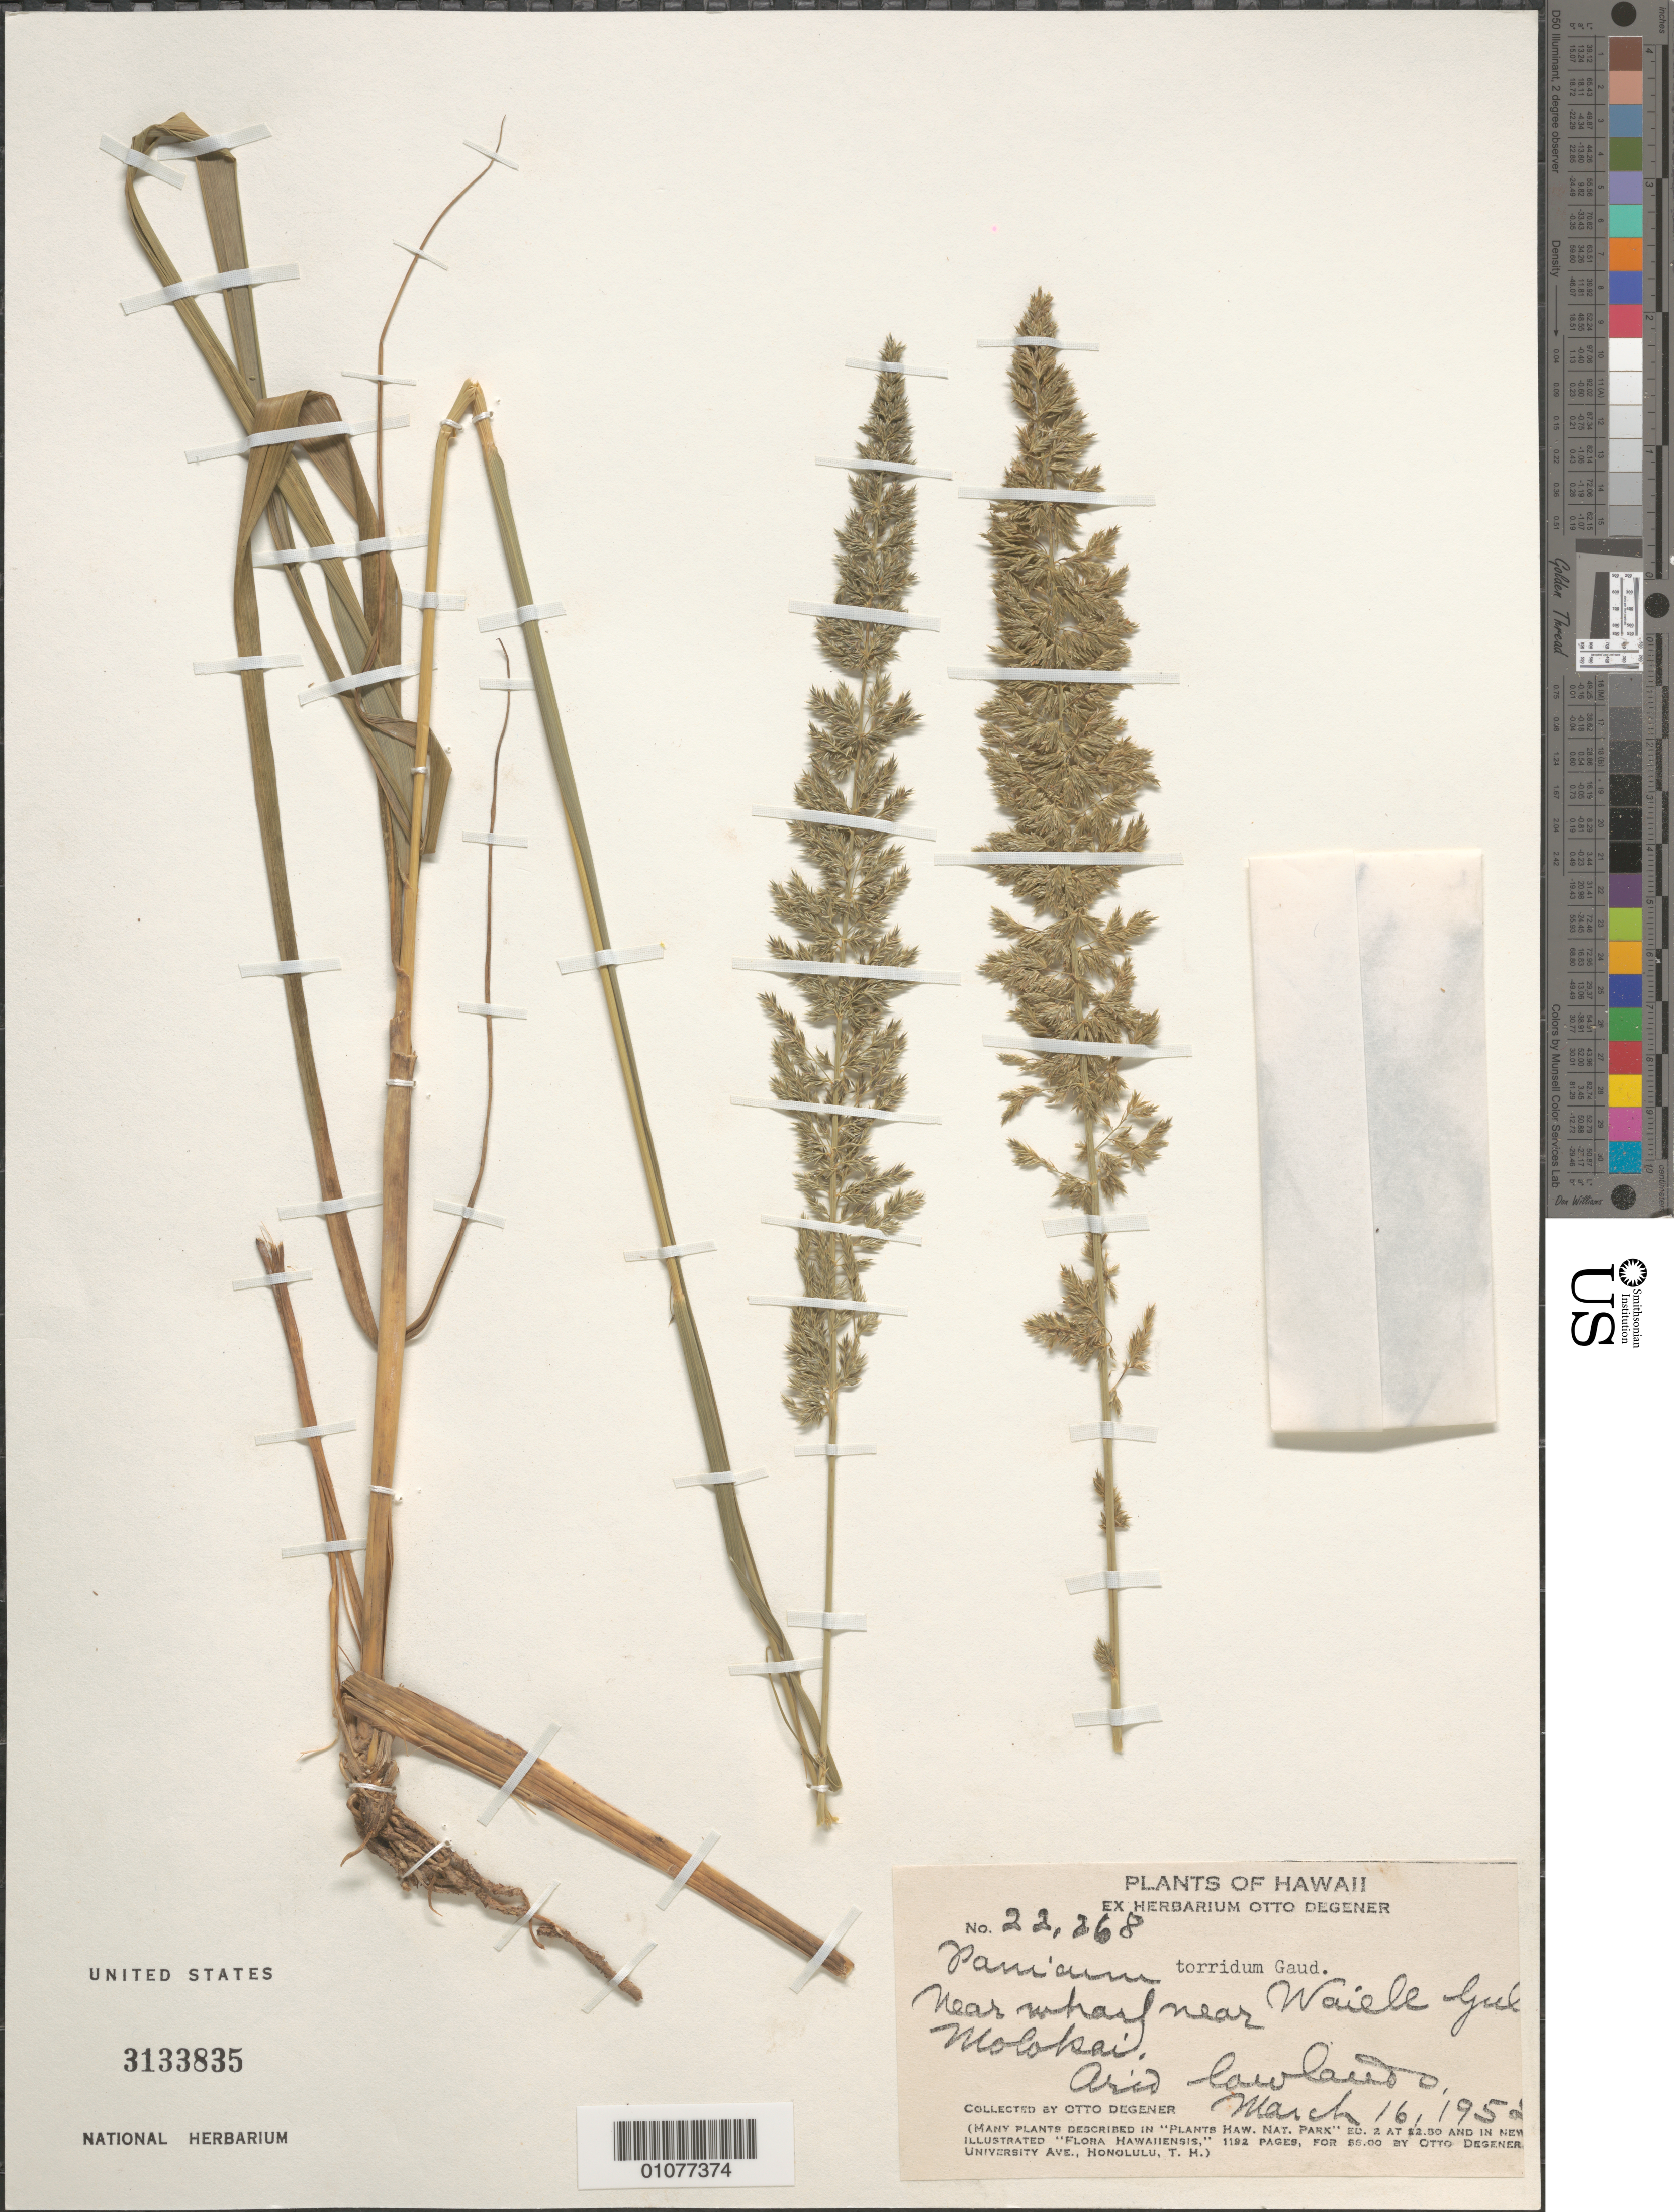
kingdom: Plantae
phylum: Tracheophyta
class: Liliopsida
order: Poales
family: Poaceae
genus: Eragrostis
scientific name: Eragrostis variabilis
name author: (Gaudich.) Steud.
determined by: Faccenda, K.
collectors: O. Degener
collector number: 22268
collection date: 1952-03-16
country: United States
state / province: Hawaii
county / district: Maui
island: Moloka'i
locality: Waiele Gulch, near wharf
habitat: arid lowland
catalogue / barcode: US 3133835